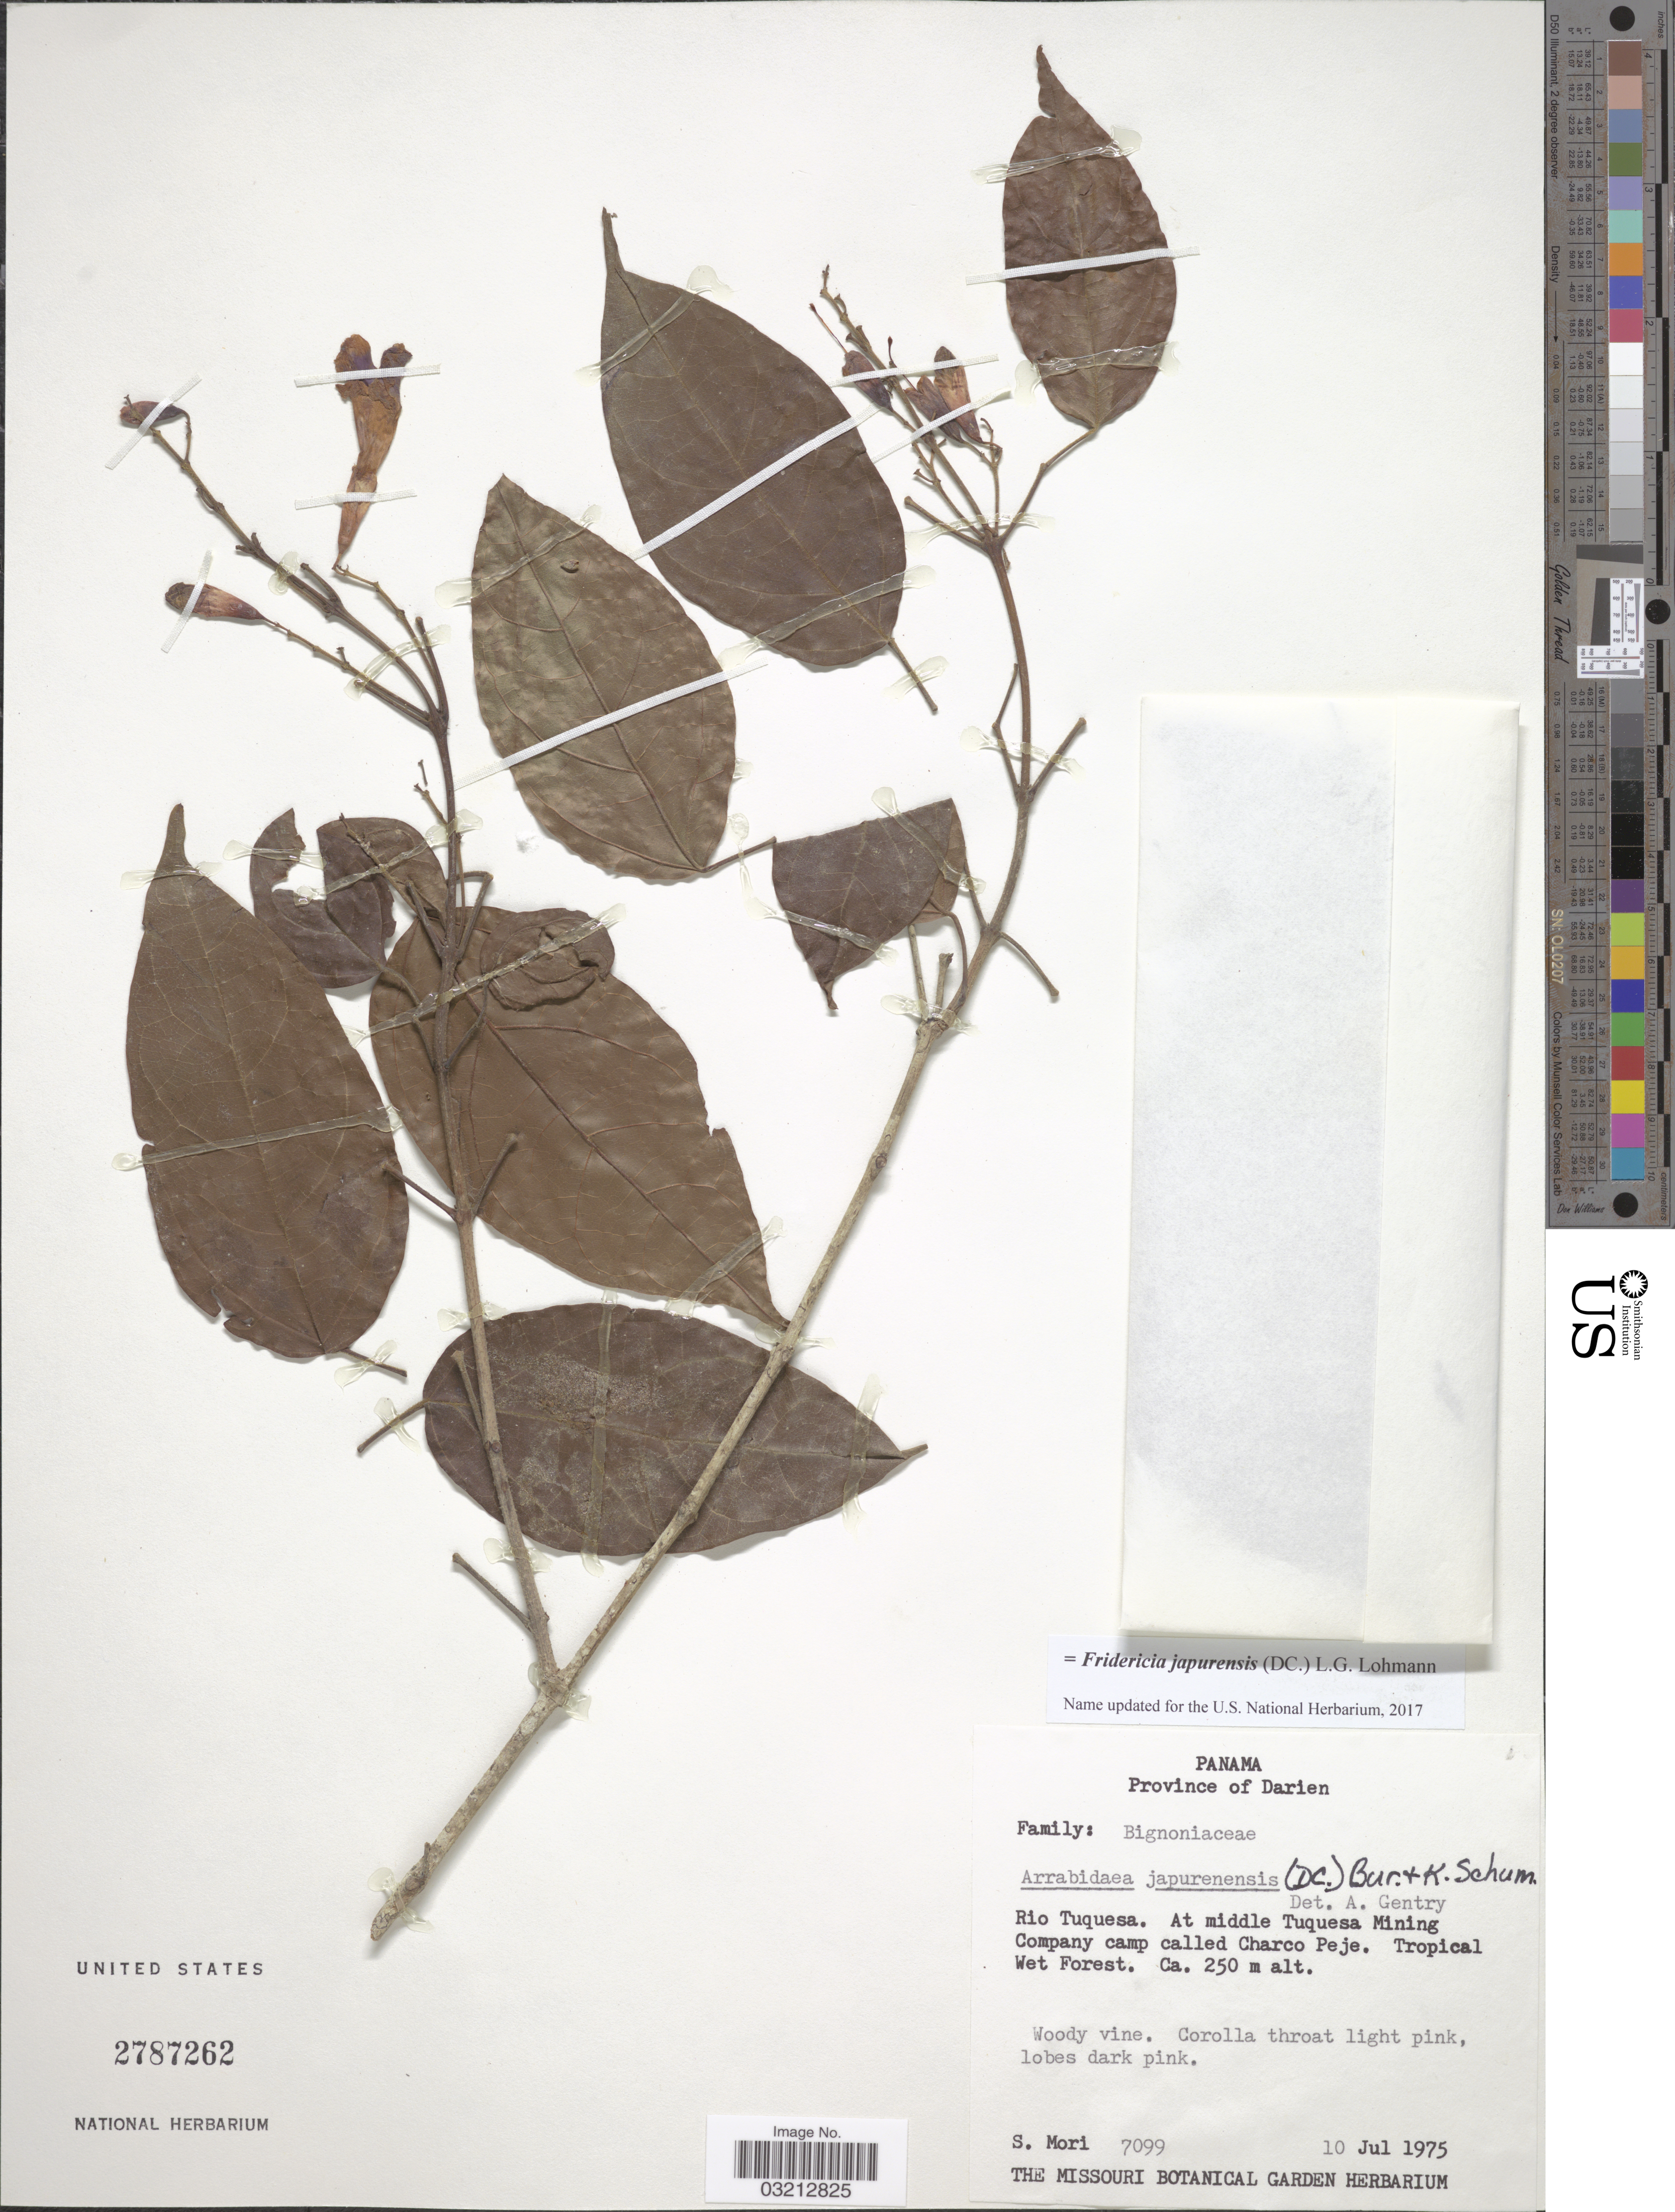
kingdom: Plantae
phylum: Tracheophyta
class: Magnoliopsida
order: Lamiales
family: Bignoniaceae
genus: Fridericia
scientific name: Fridericia japurensis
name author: (DC.) L.G. Lohmann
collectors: S. Mori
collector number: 7099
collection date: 1975-07-10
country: Panama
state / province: Darién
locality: Rio Tuquesa. At middle Tuquesa Mining Company camp called Charco Peje.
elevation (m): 250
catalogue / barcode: US 2787262